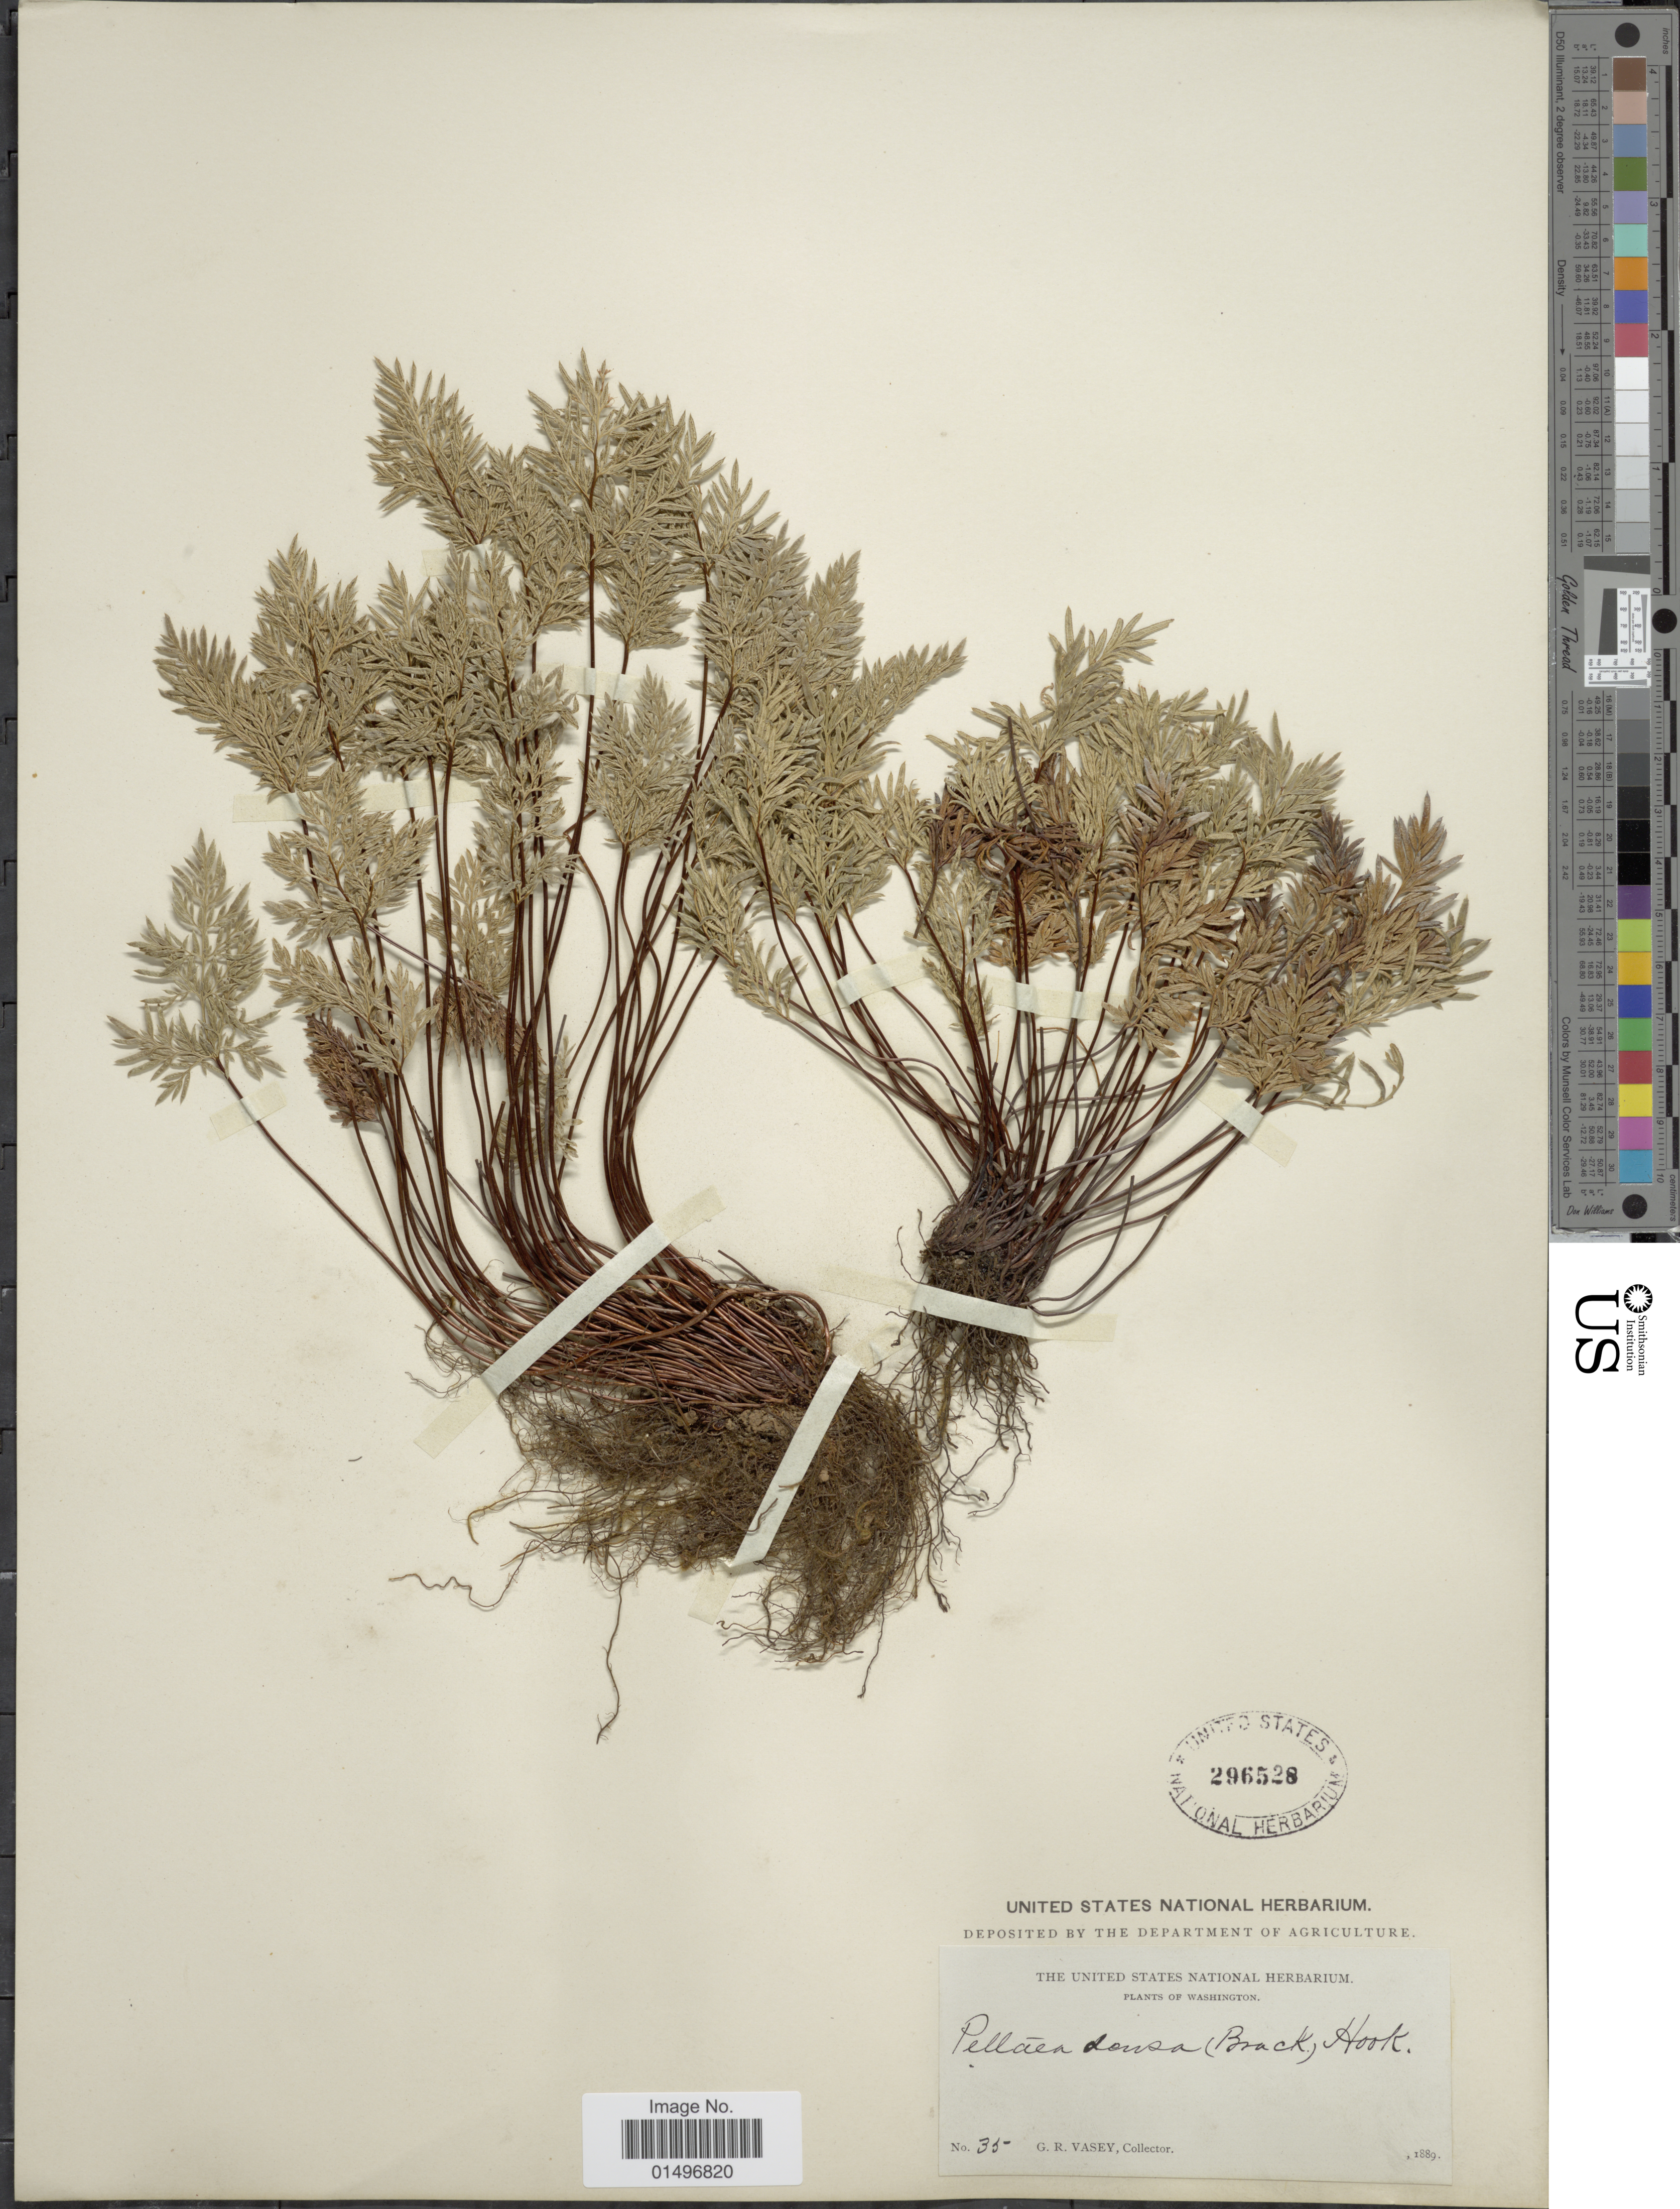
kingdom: Plantae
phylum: Tracheophyta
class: Polypodiopsida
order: Polypodiales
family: Pteridaceae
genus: Aspidotis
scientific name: Aspidotis densa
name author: (Brack.) Lellinger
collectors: G. R. Vasey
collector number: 35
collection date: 1889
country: United States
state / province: Washington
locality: Washington.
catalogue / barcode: US 296528